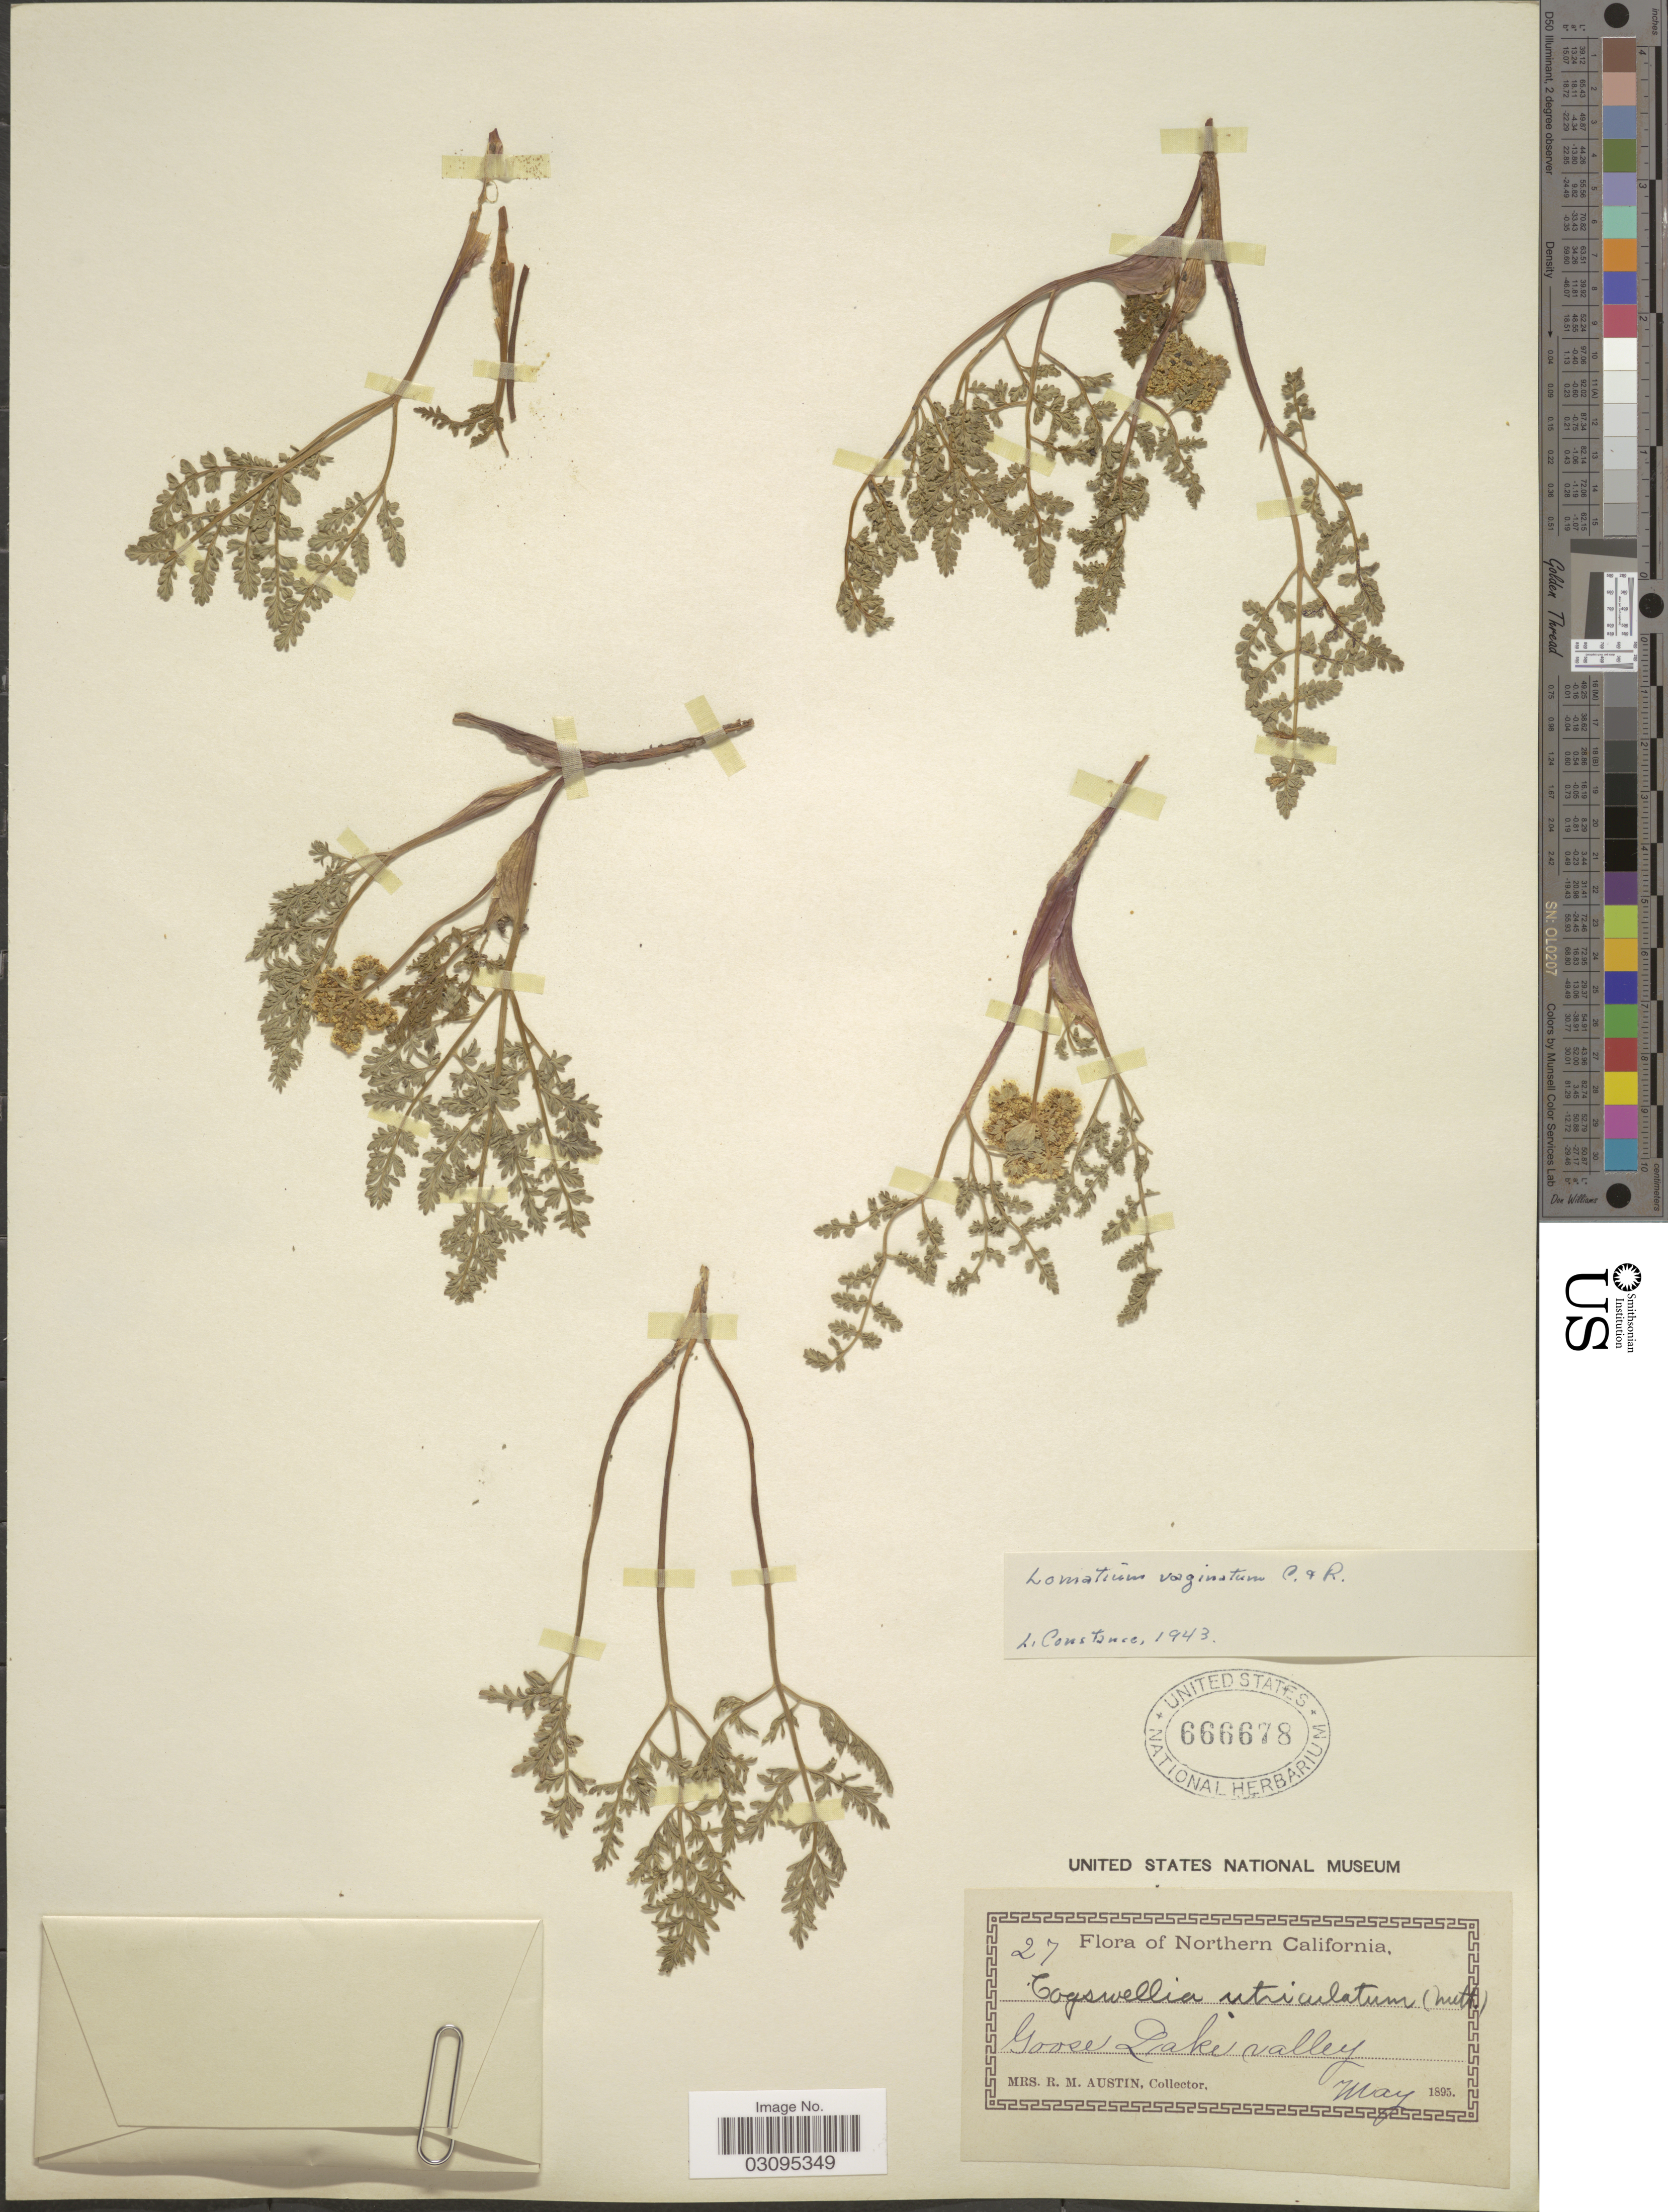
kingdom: Plantae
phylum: Tracheophyta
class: Magnoliopsida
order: Apiales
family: Apiaceae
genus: Lomatium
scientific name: Lomatium vaginatum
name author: J.M. Coult. & Rose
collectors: R. Austin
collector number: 27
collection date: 1895-05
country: United States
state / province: California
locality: Northern California, Goose Lake valley.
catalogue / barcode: US 666678